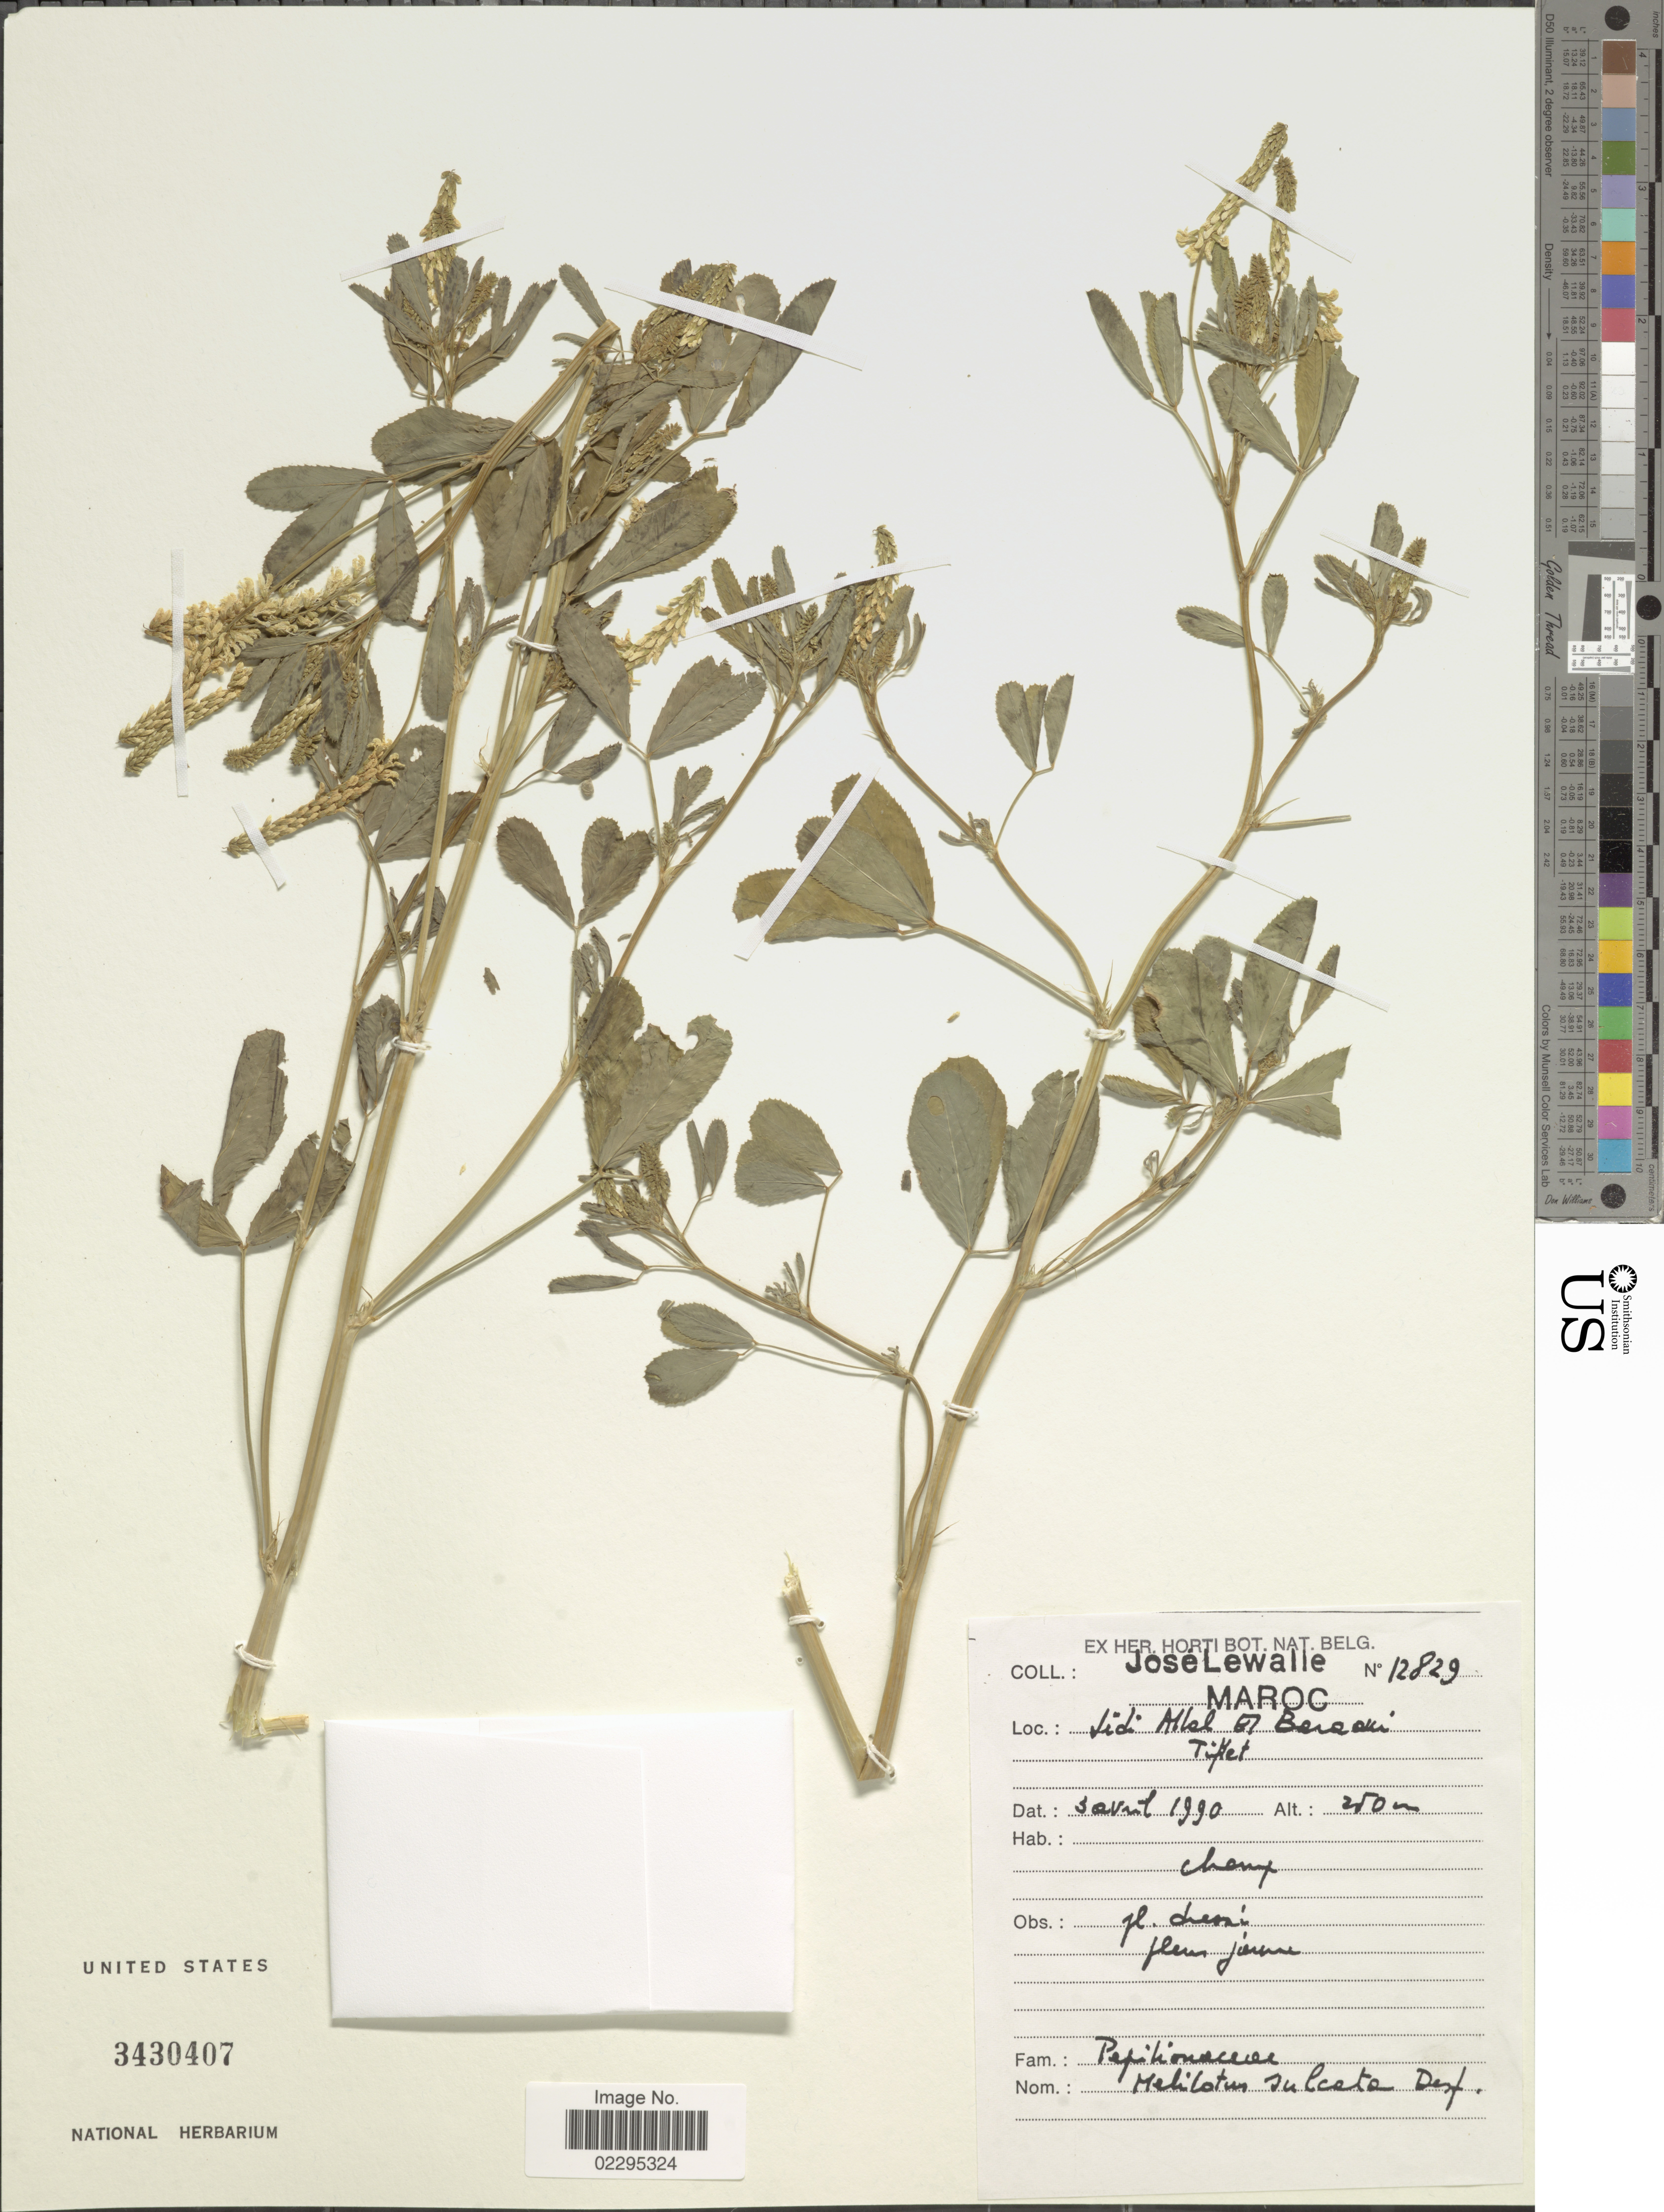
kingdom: Plantae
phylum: Tracheophyta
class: Magnoliopsida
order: Fabales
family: Fabaceae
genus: Melilotus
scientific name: Melilotus sulcatus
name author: Desf.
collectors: J. Lewalle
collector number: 12829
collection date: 1990-04-03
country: Morocco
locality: Sidi Allal of Baraoui, Tiflet.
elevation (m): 250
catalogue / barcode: US 3430407